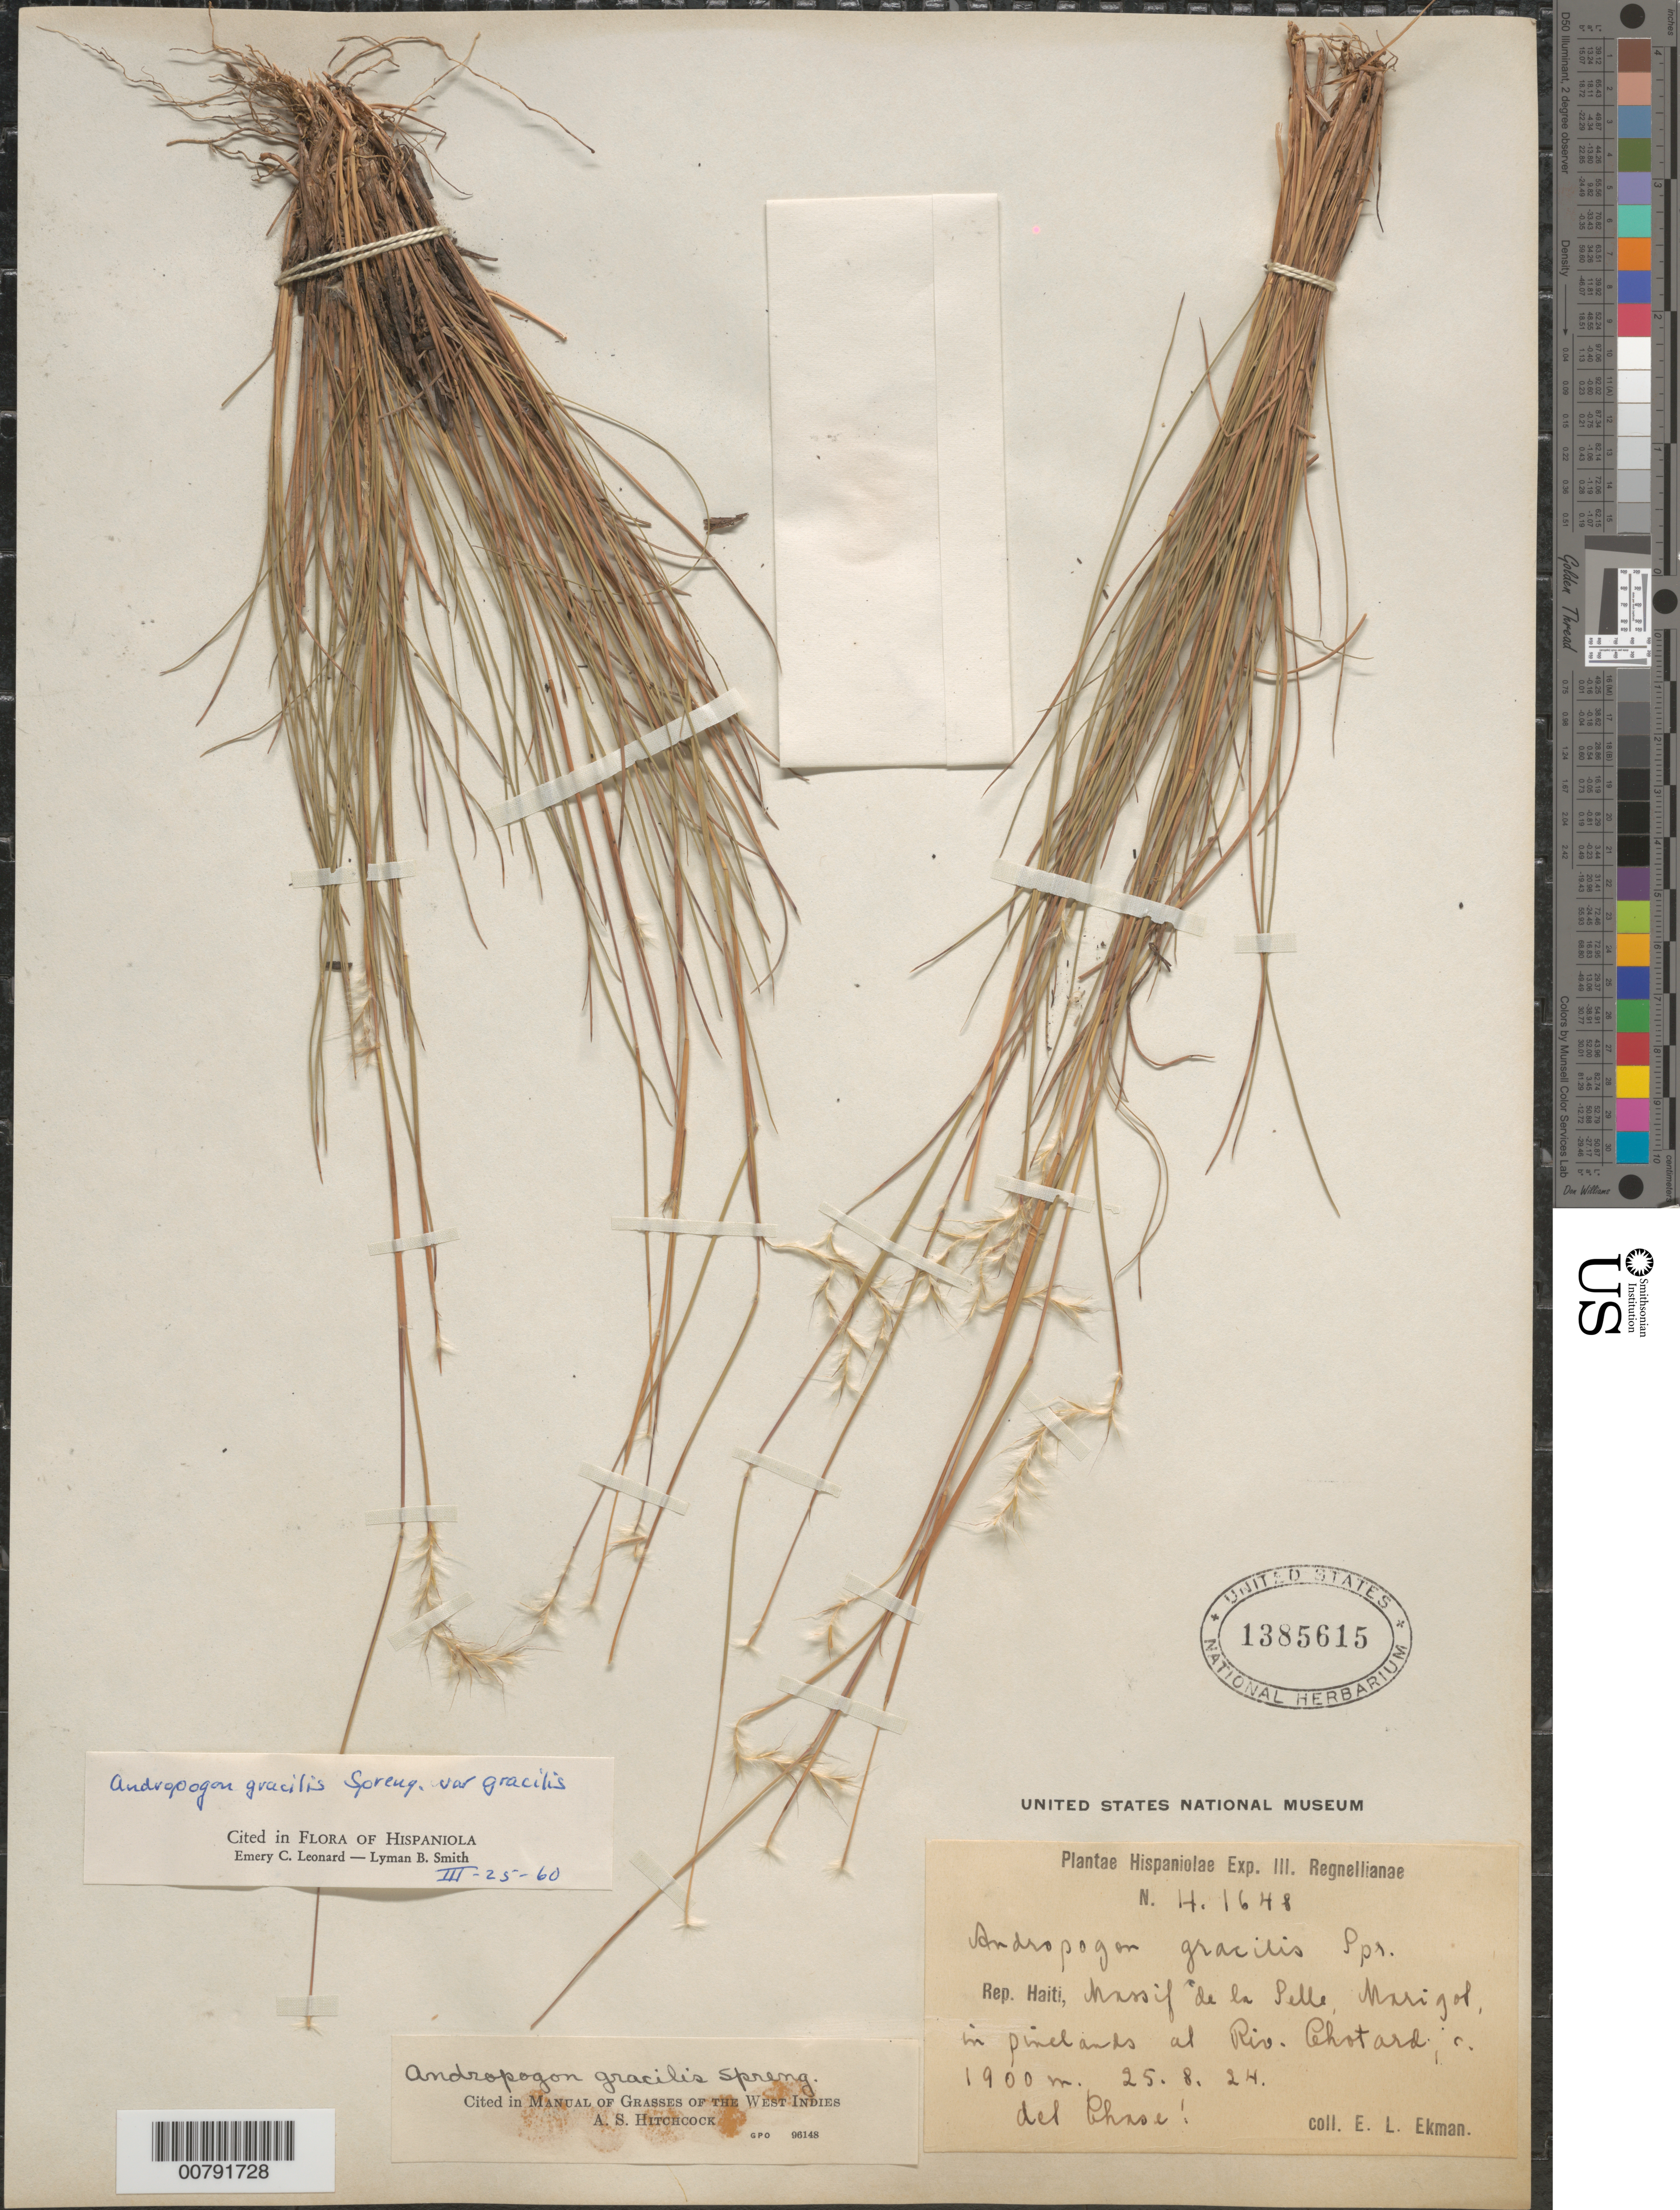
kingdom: Plantae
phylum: Tracheophyta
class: Liliopsida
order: Poales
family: Poaceae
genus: Schizachyrium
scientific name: Schizachyrium gracile var. gracile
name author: (Spreng.) Nash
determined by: Leonard, E. C.; Smith, L. B.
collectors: E. L. Ekman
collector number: H 1648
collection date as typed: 25 Aug 1924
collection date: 1924-08-25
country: Haiti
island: Hispaniola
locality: Massif de la Selle, Marigot, at Riv. Ahotard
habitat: In pinelands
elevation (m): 1900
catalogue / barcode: US 1385615